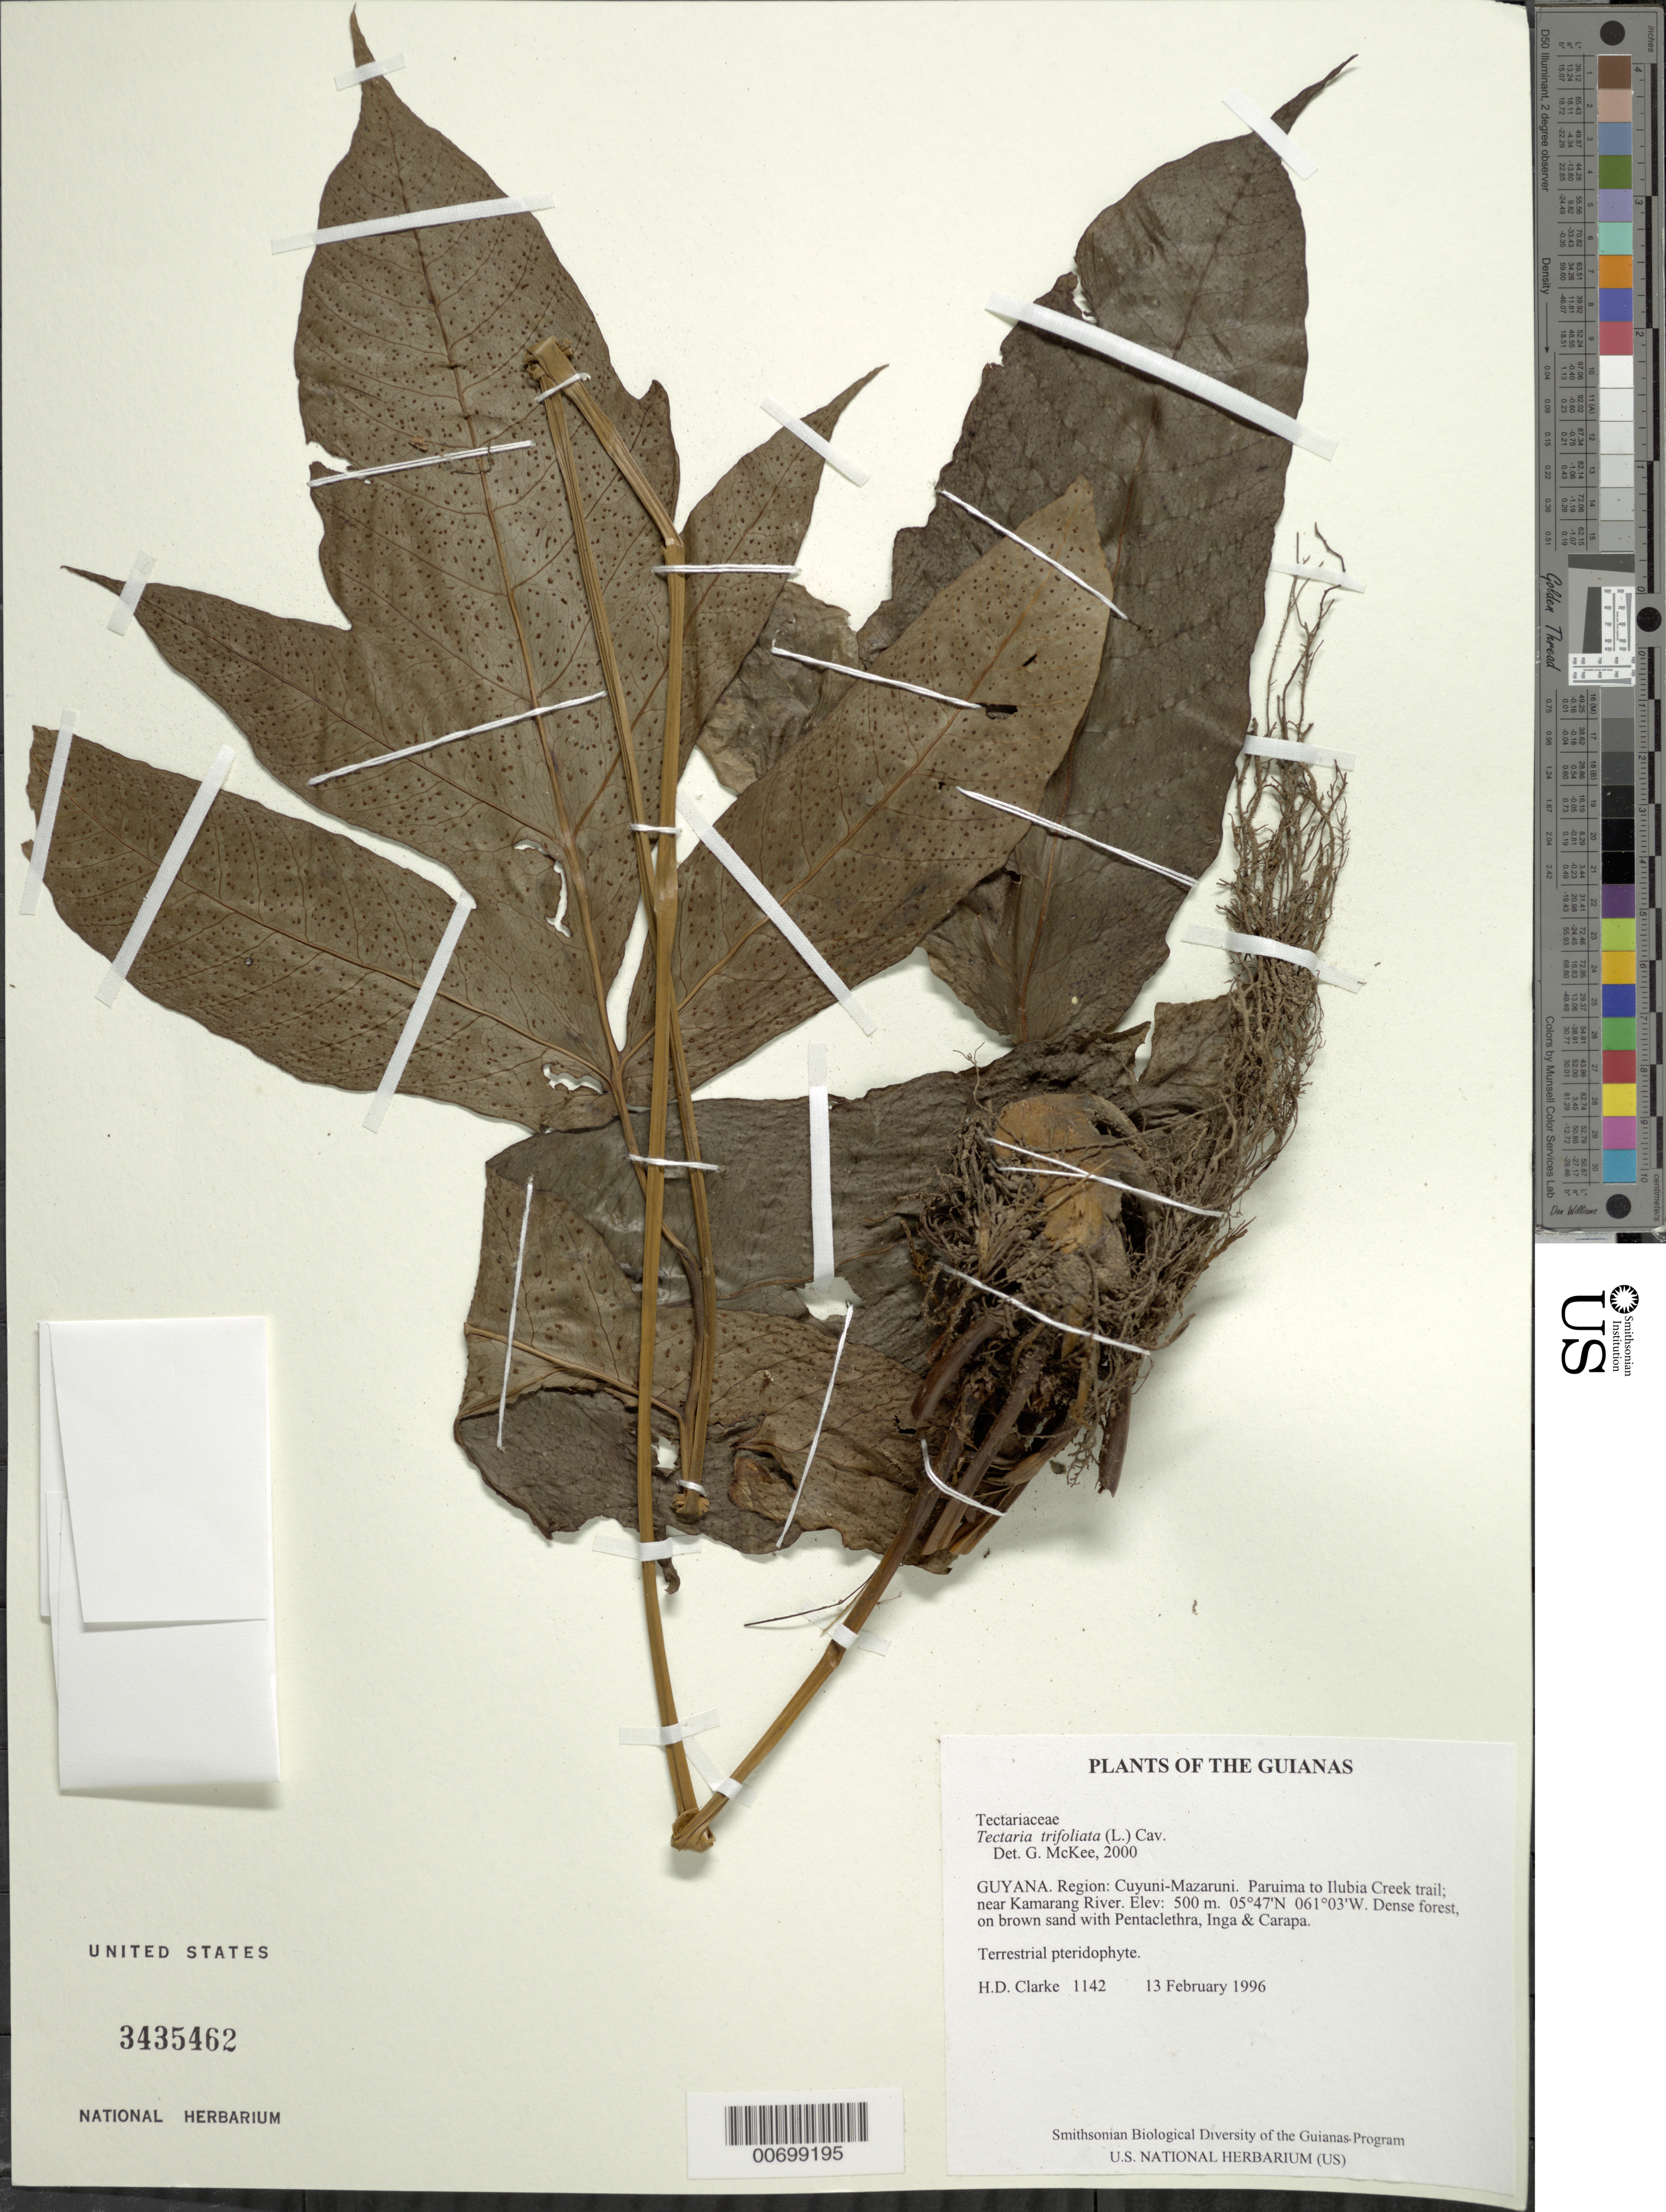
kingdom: Plantae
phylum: Tracheophyta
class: Polypodiopsida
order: Polypodiales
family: Tectariaceae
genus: Tectaria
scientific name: Tectaria trifoliata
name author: (L.) Cav.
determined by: McKee, G. S., (US), NMNH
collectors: H. D. Clarke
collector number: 1142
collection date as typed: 13 February 1996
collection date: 1996-02-13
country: Guyana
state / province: Cuyuni-Mazaruni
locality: Paruima to Ilubia Creek trail; near Kamarang River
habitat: Dense forest, on brown sand with Pentaclethra, Inga & Carapa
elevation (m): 500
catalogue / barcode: US 3435462